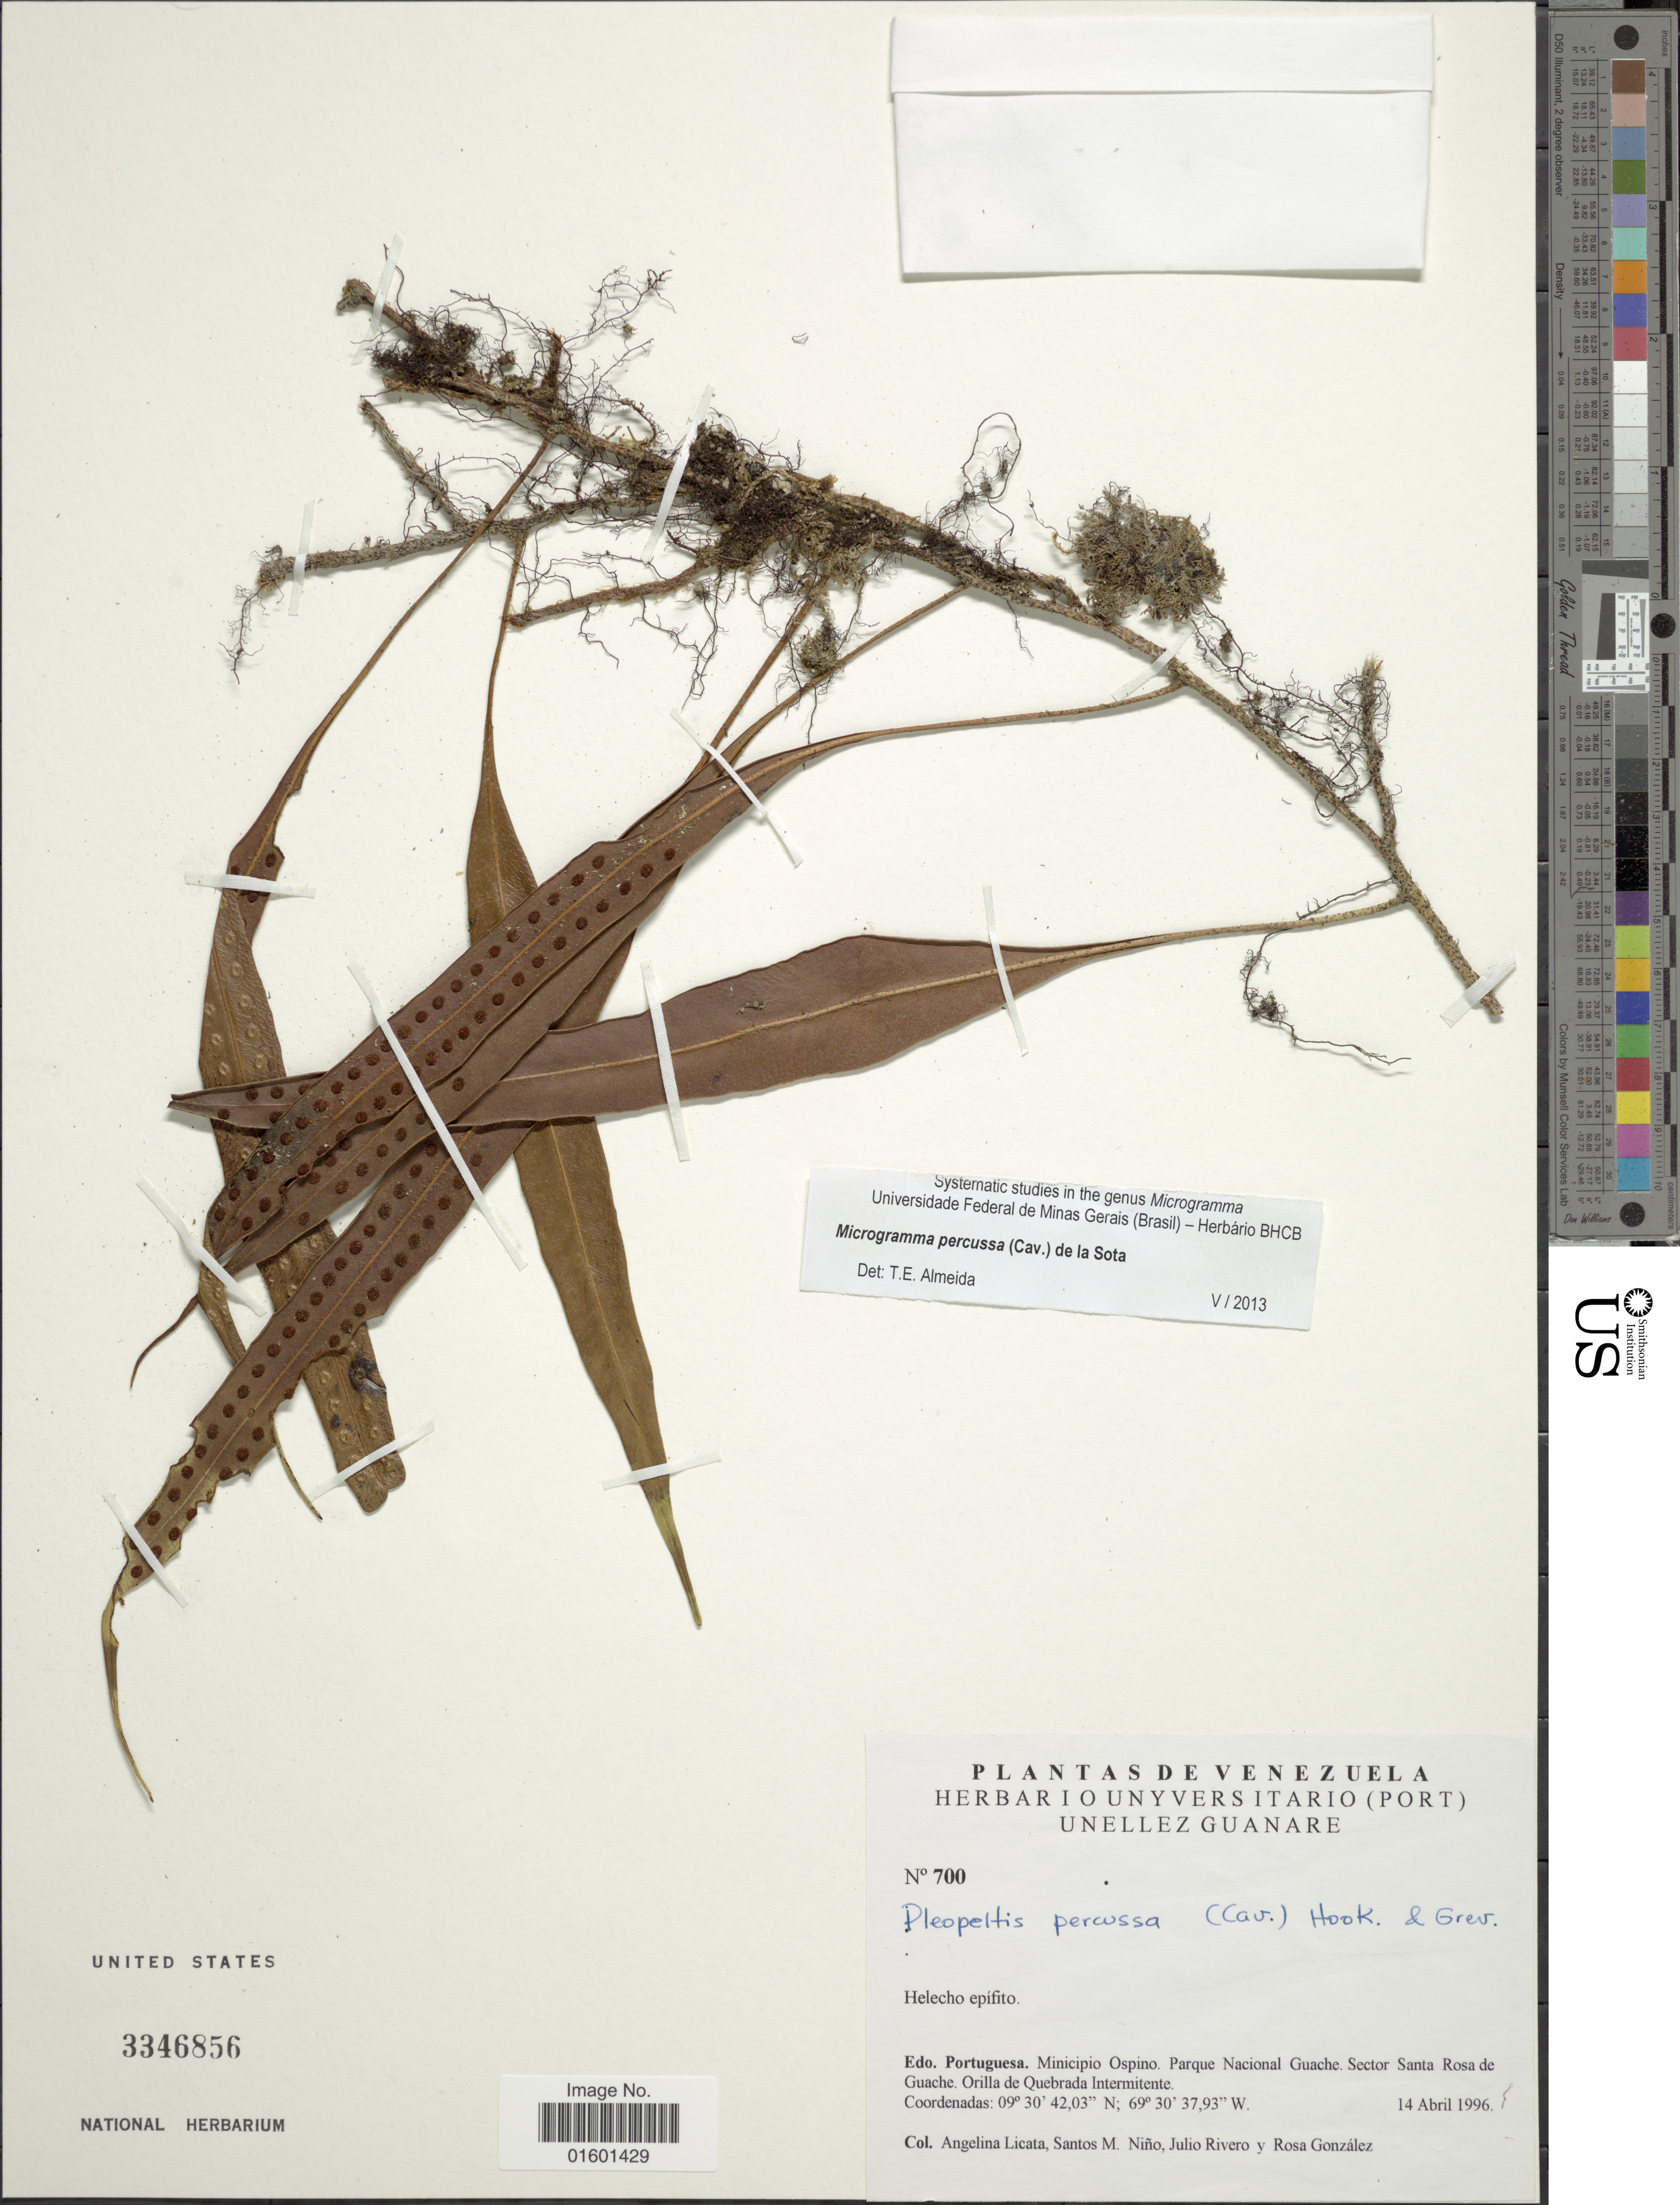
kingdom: Plantae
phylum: Tracheophyta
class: Polypodiopsida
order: Polypodiales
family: Polypodiaceae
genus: Microgramma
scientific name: Microgramma percussa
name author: (Cav.) de la Sota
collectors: A. Licata, S. M. Niño, J. Rivero & R. González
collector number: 700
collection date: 1996-04-14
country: Venezuela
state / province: Portuguesa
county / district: Ospino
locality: Parque Nacional Guache. Sector Santa Rosa de Guache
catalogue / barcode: US 3346856